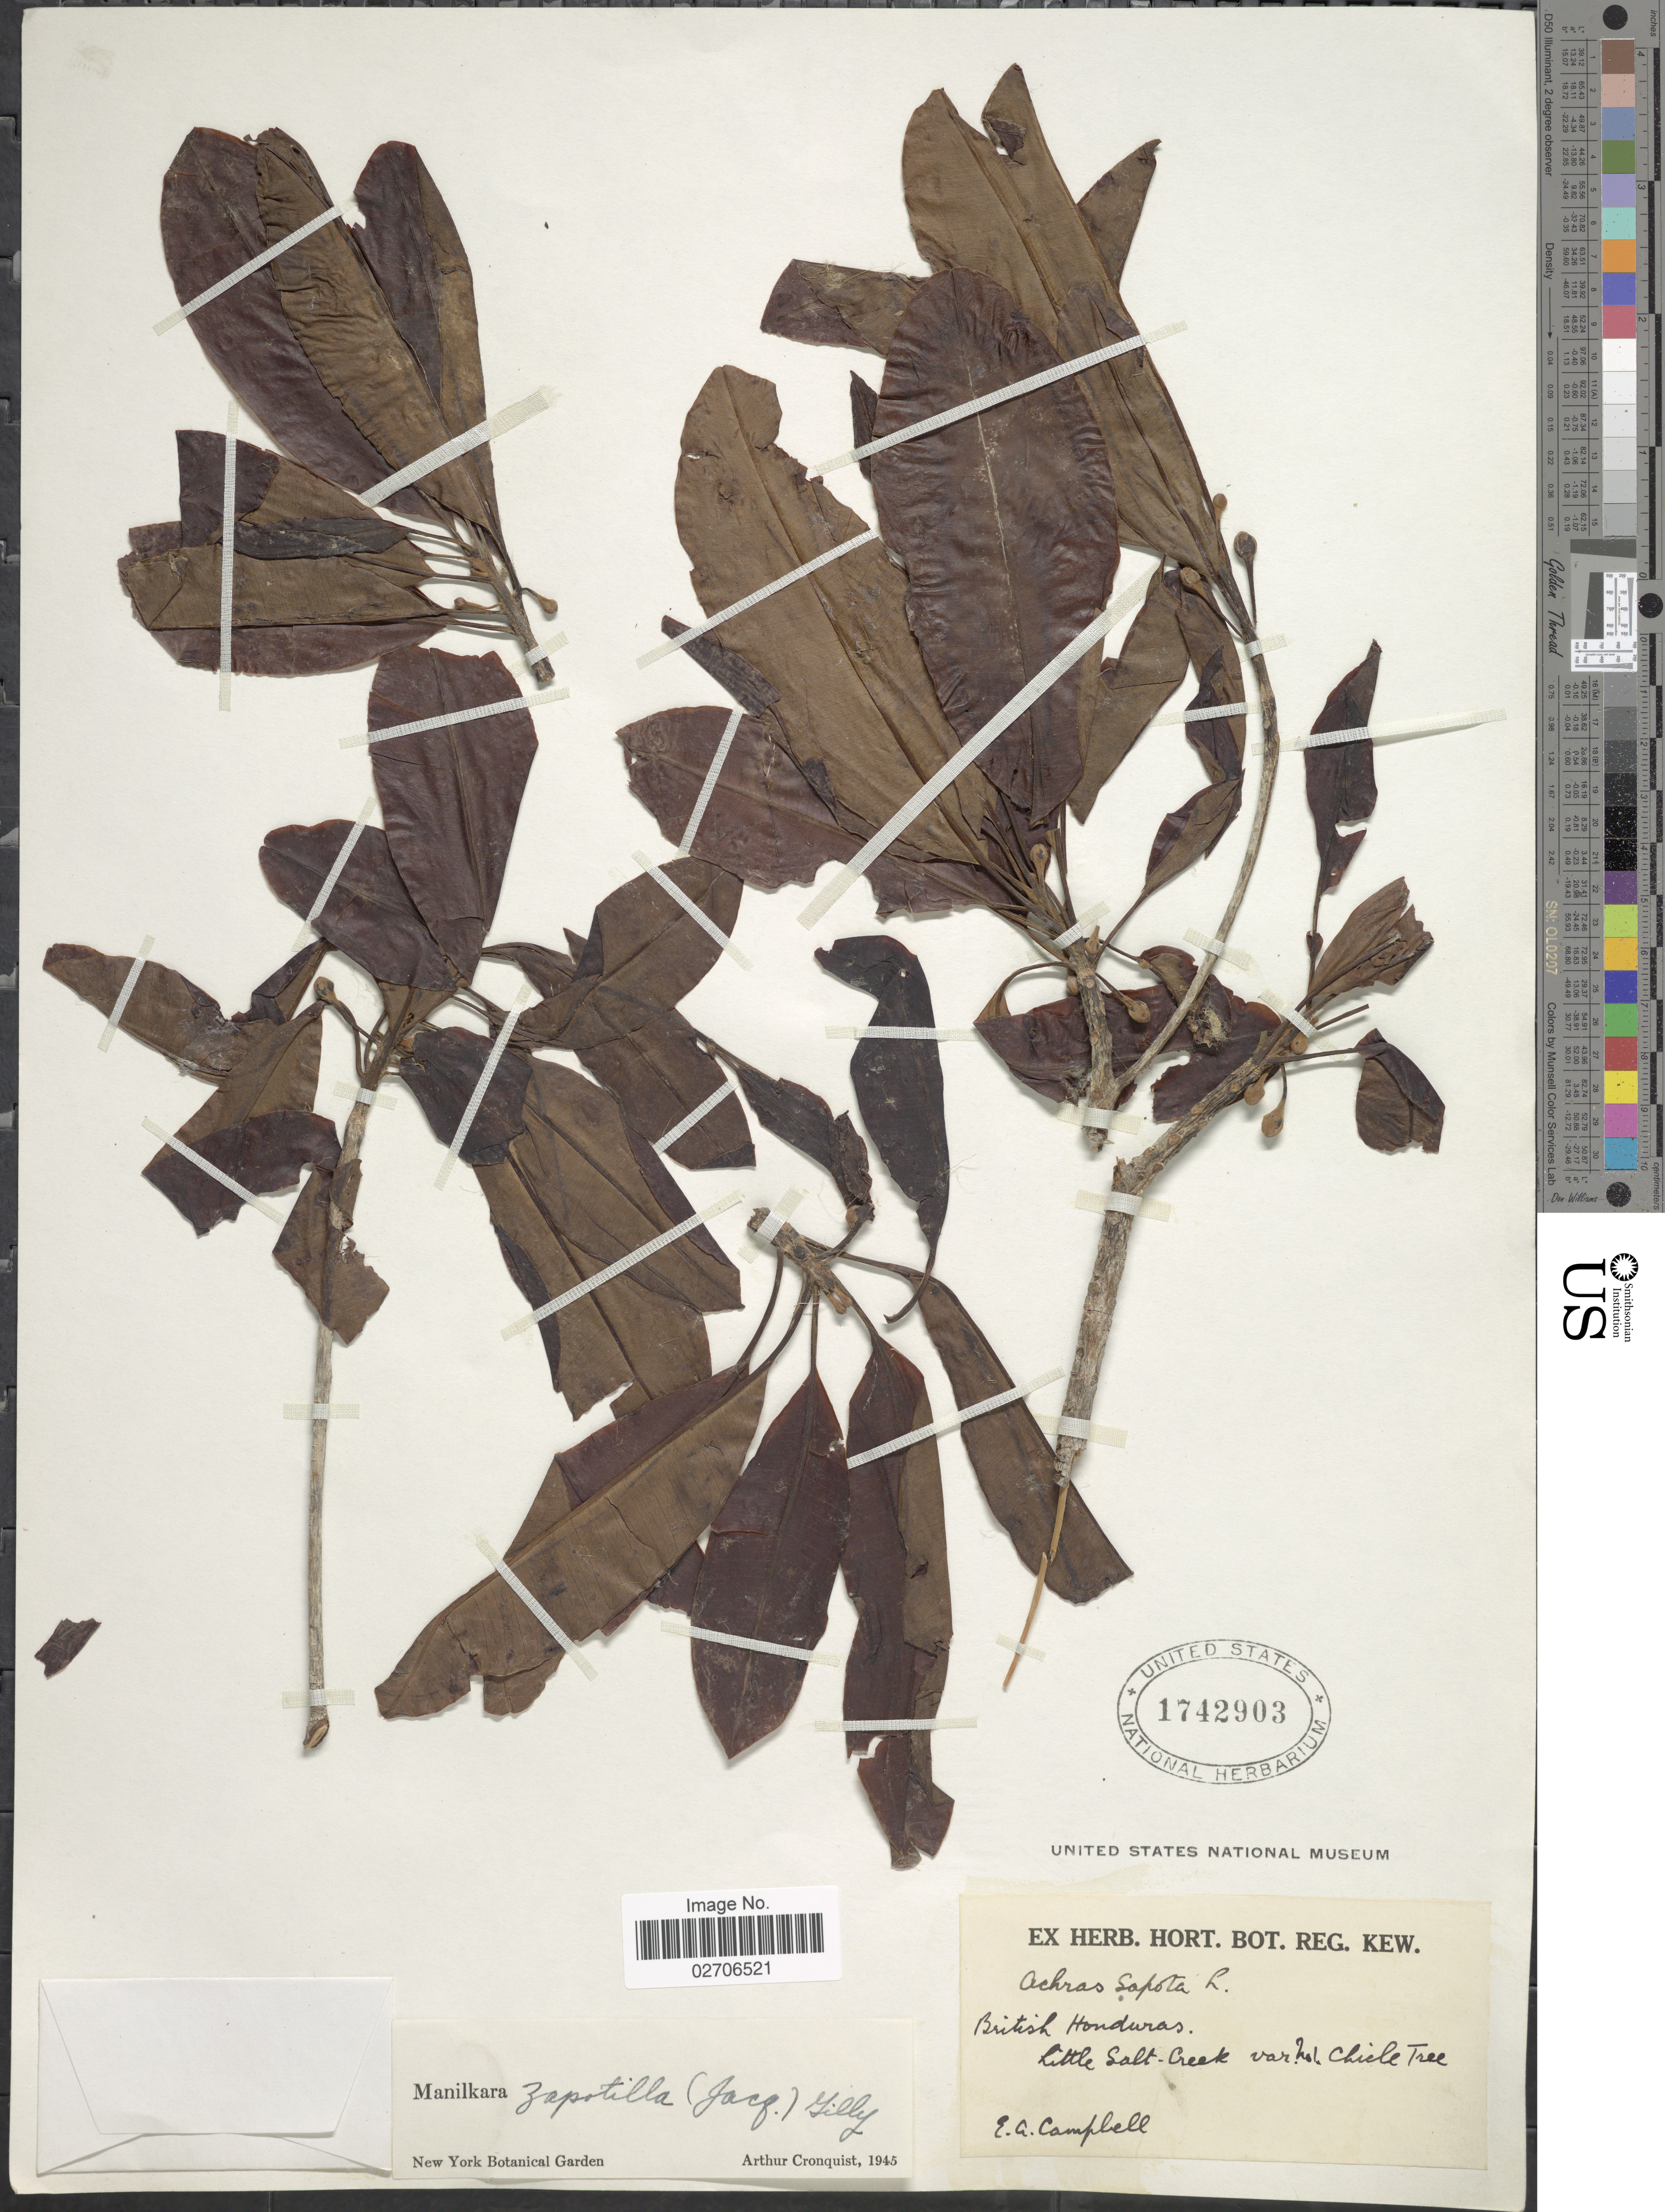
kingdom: Plantae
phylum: Tracheophyta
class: Magnoliopsida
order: Ericales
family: Sapotaceae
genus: Manilkara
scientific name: Manilkara zapota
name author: (L.) P. Royen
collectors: E. Campbell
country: Belize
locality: British Honduras, Little Salt Creek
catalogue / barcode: US 1742903